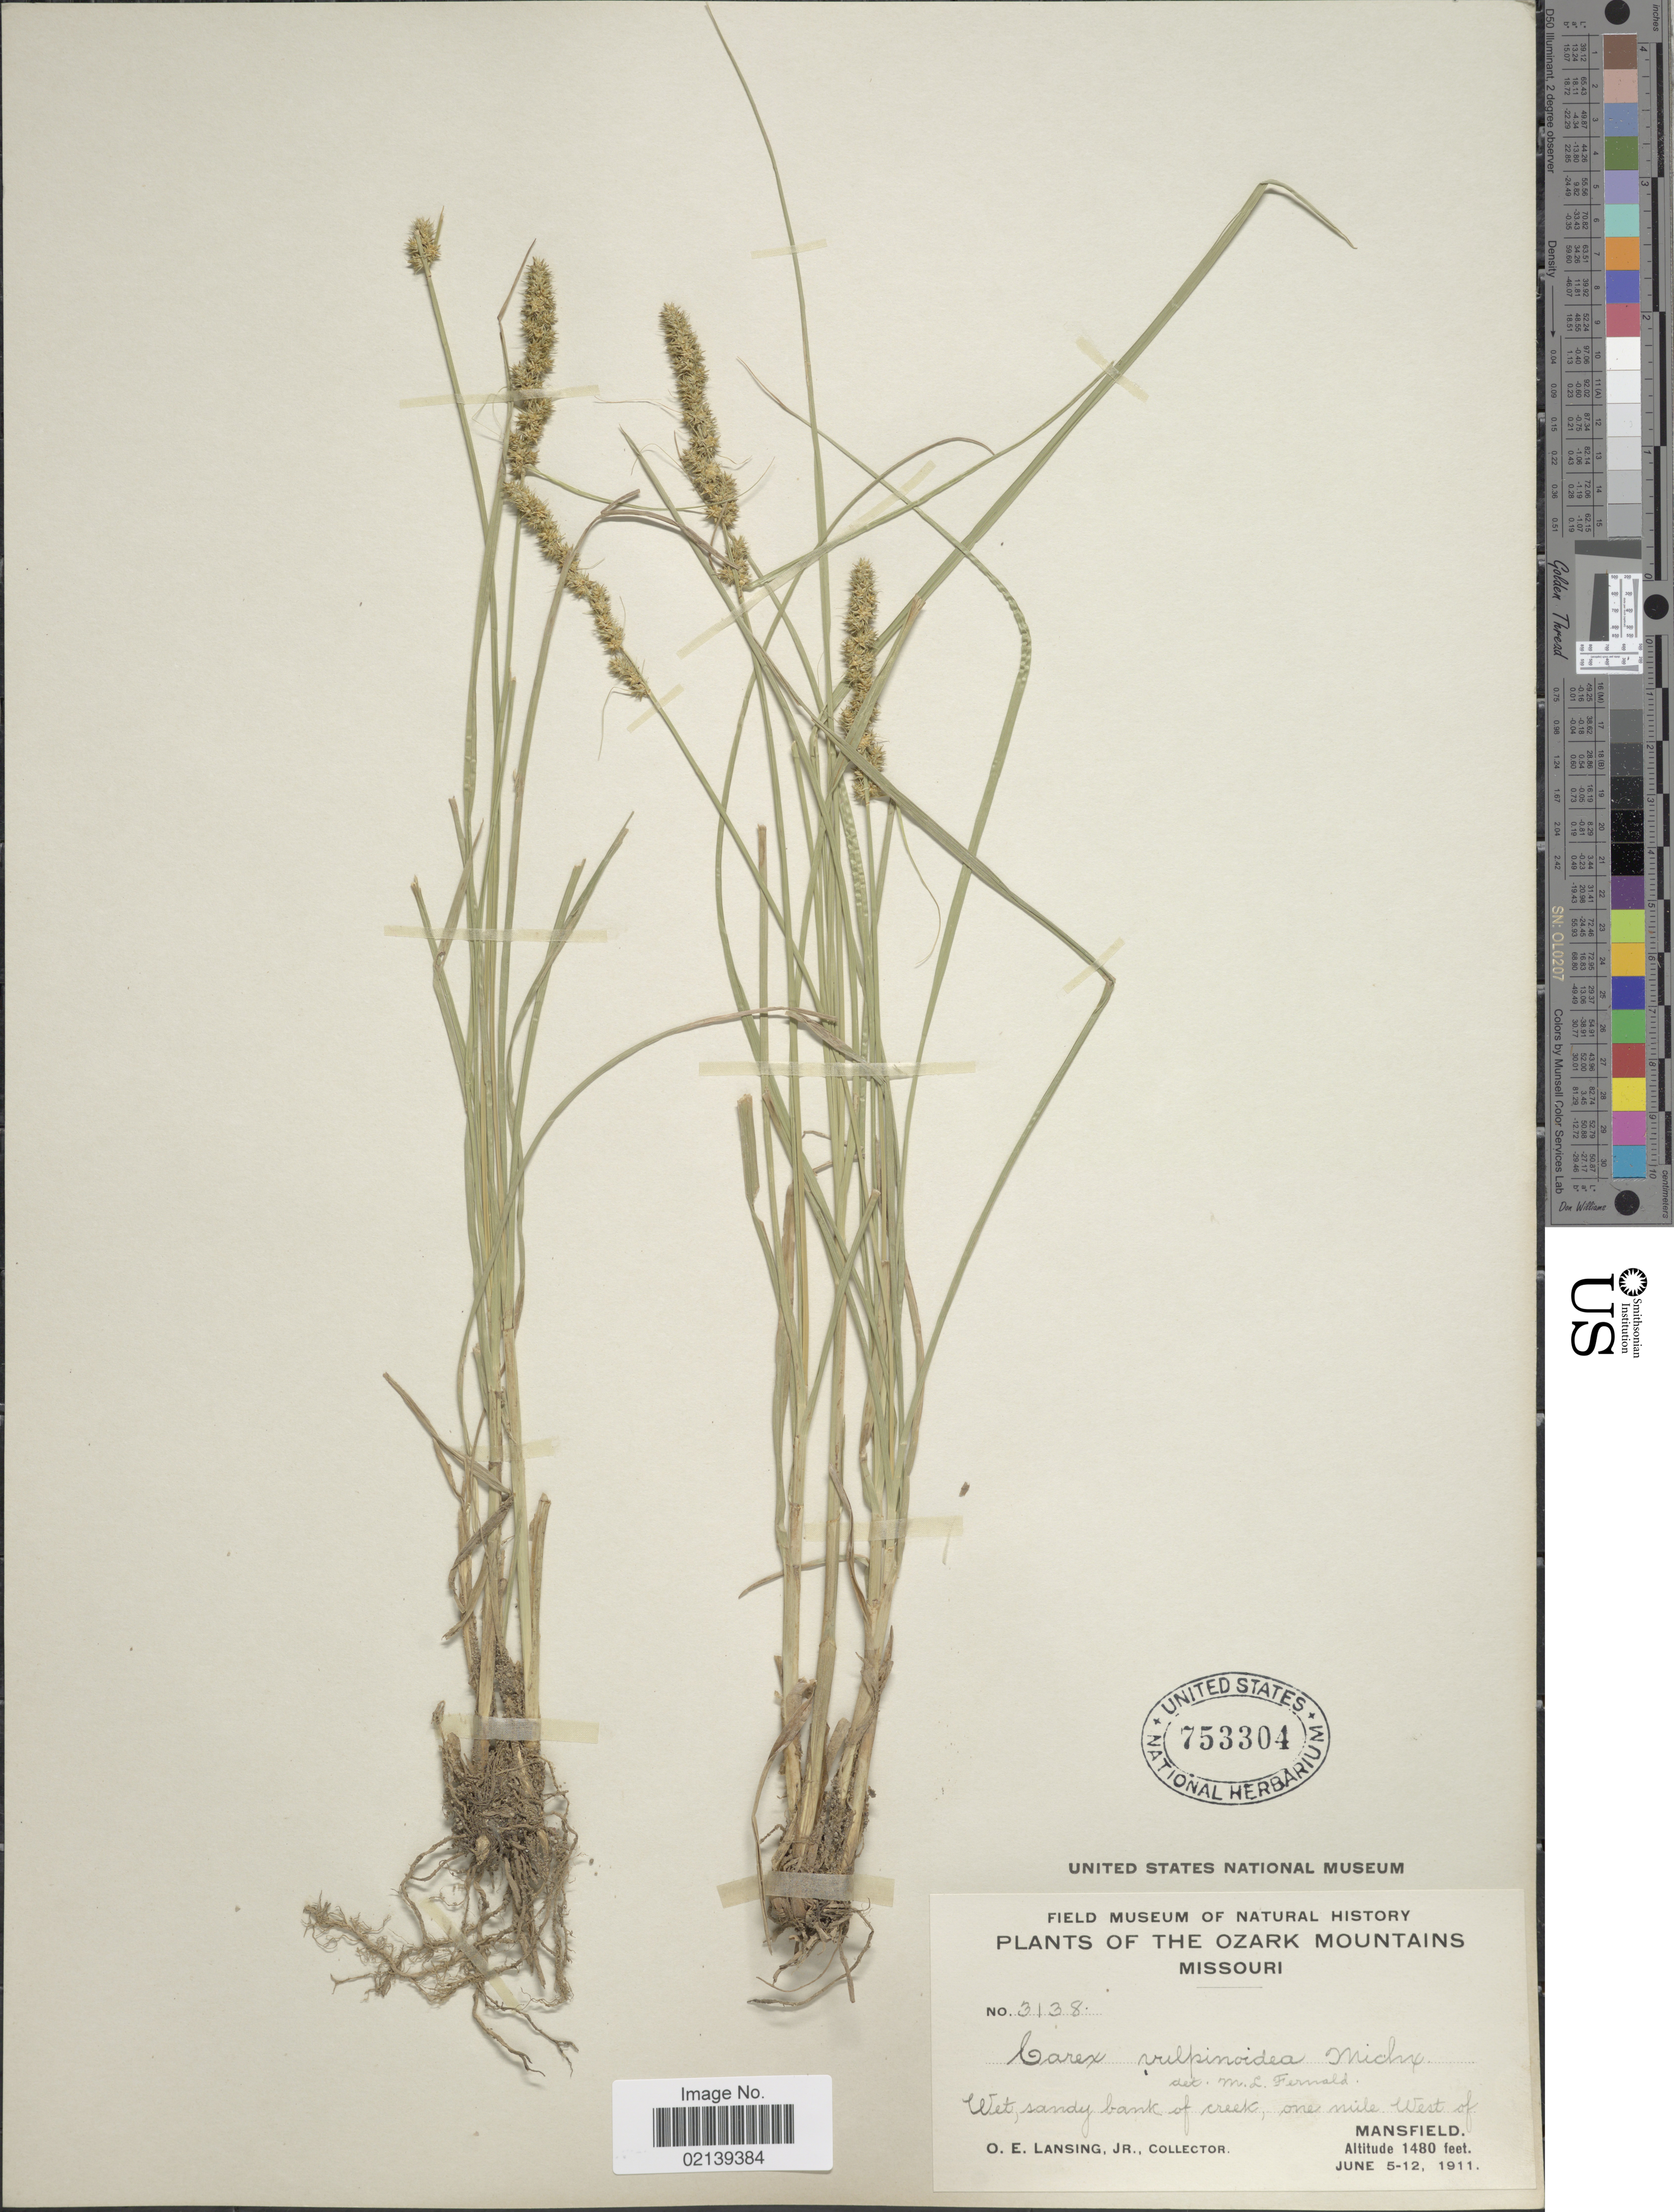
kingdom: Plantae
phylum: Tracheophyta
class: Liliopsida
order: Poales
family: Cyperaceae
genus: Carex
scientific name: Carex vulpinoidea Michx.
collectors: O. Lansing Jr.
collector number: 3138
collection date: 1911-06-05/1911-06-12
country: United States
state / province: Missouri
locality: The Ozark Mountains, Missouri, Wet, sandy bank of creek, one mile West of Mansfield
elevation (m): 451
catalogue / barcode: US 753304